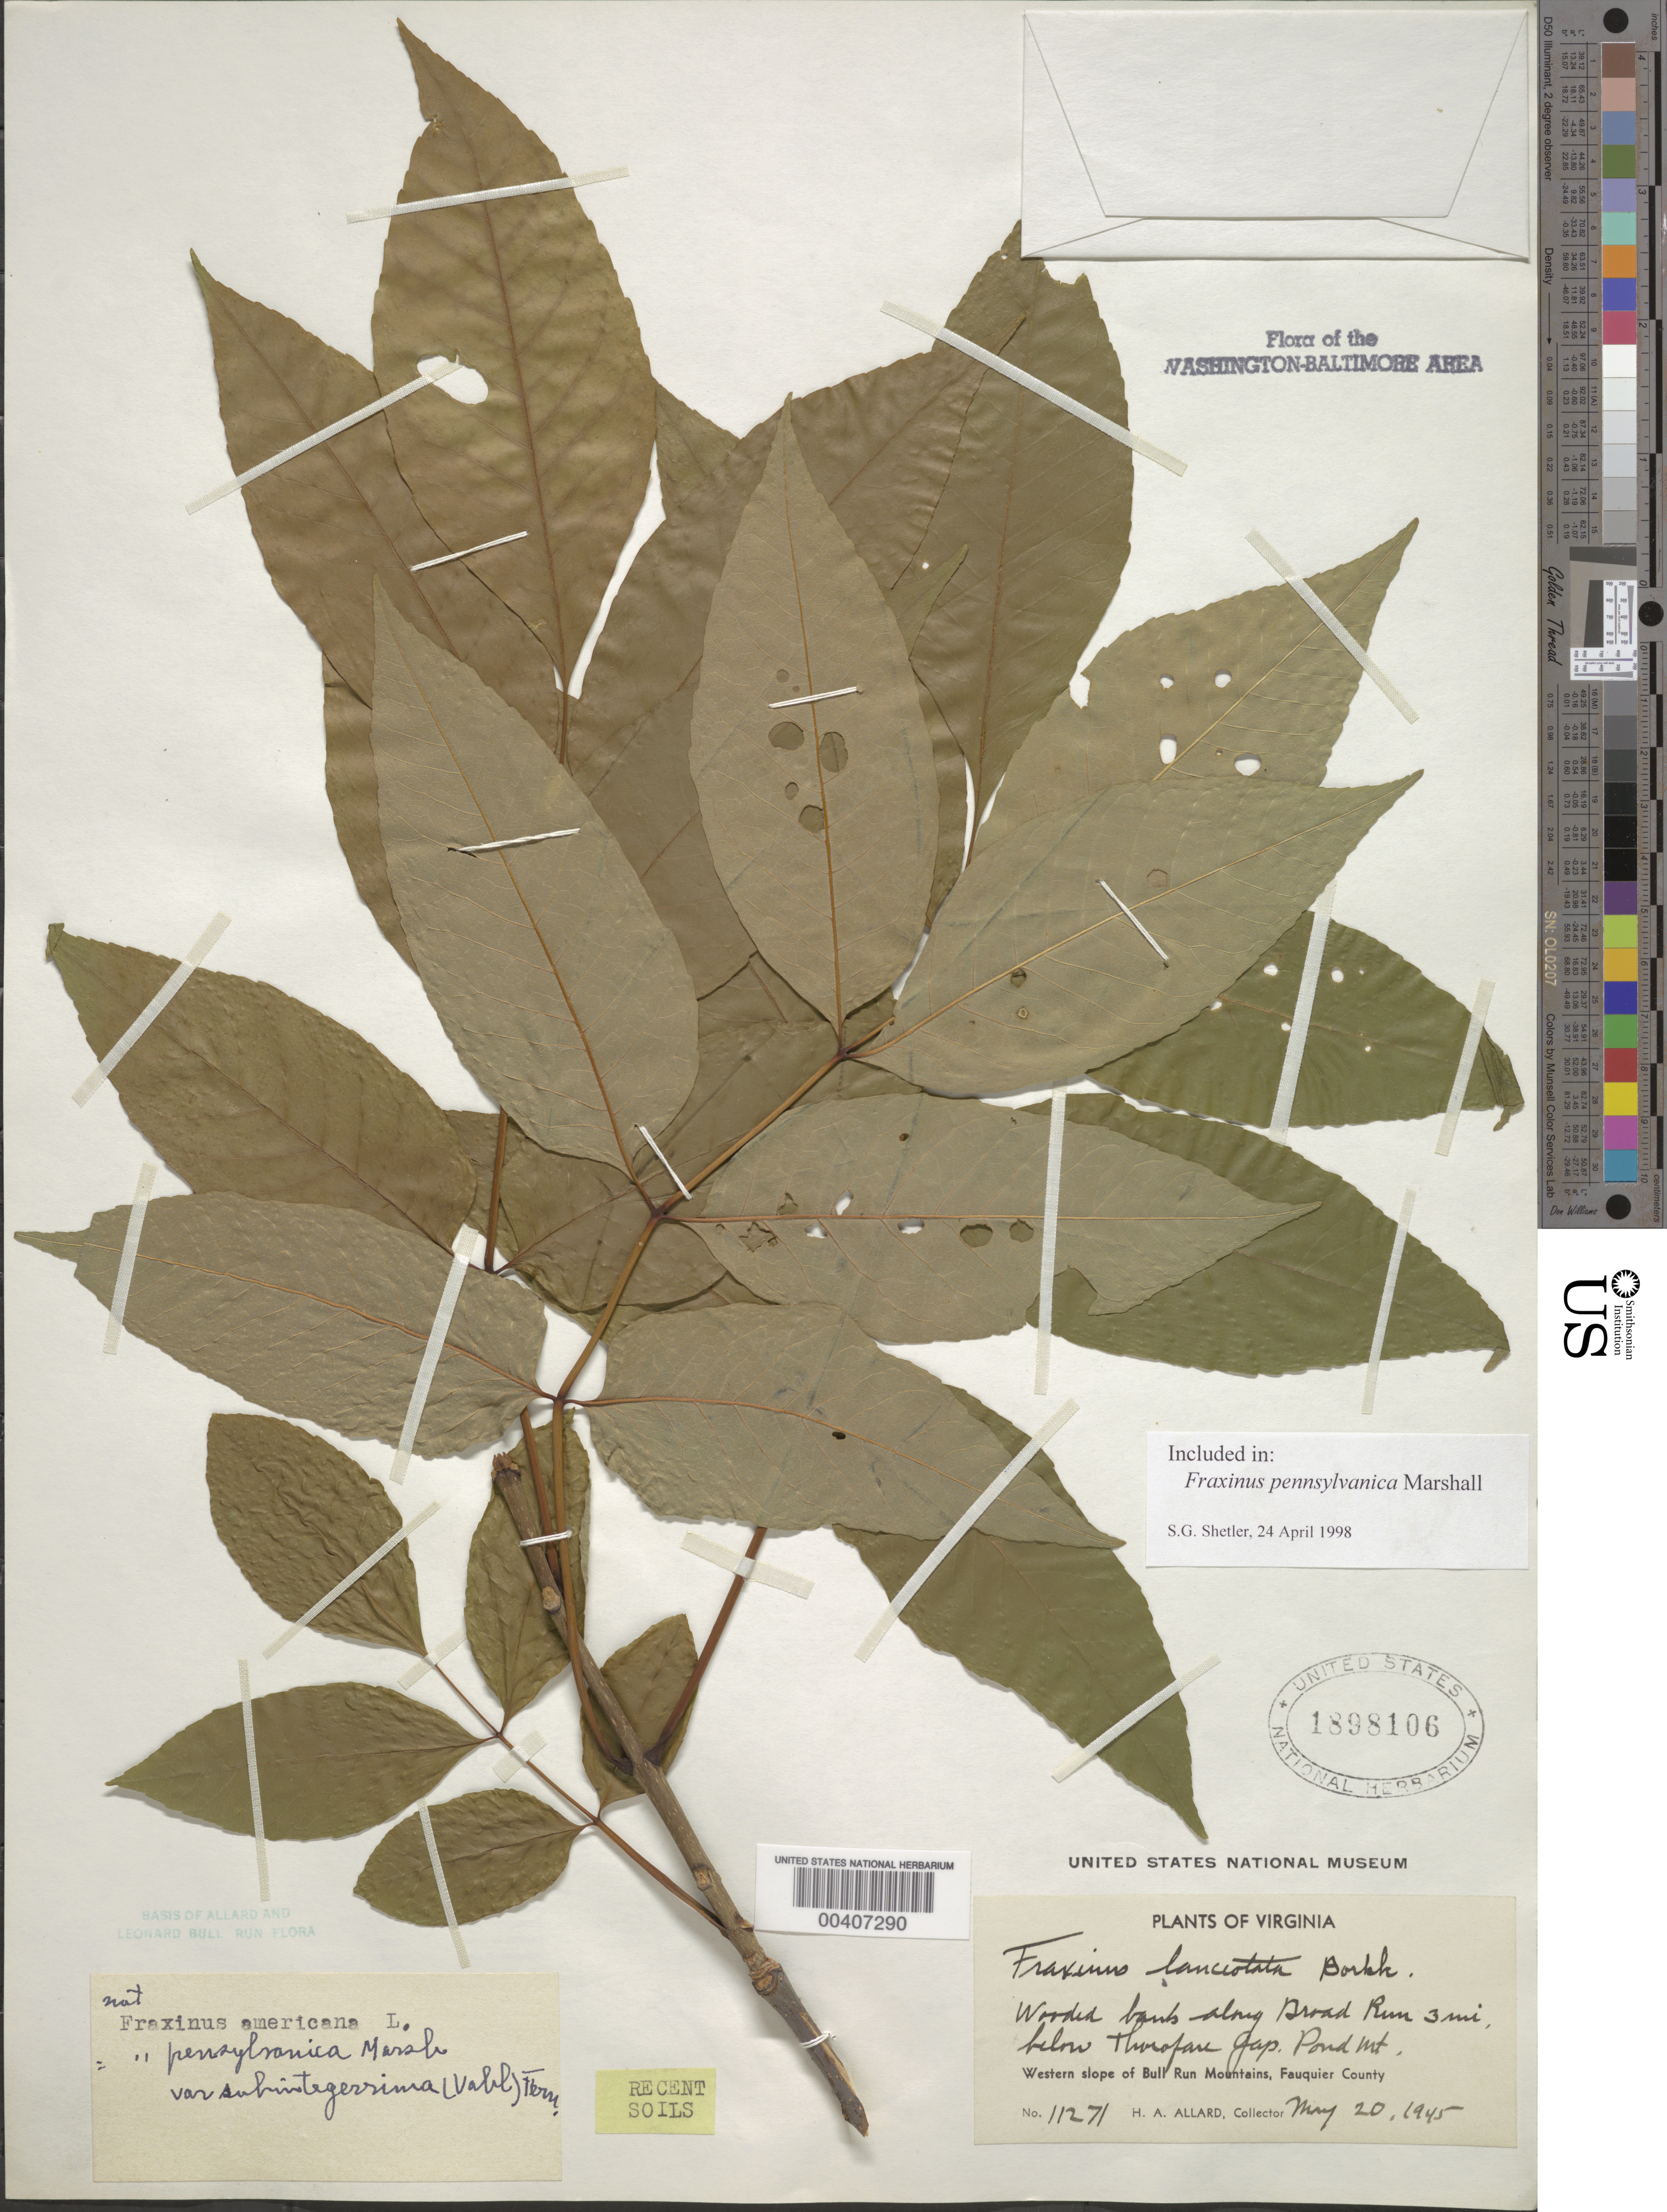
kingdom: Plantae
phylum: Tracheophyta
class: Magnoliopsida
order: Lamiales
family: Oleaceae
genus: Fraxinus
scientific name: Fraxinus pennsylvanica var. subintegerrima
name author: Marshall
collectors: H. A. Allard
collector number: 11271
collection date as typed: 20 May 1945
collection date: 1945-05-20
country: United States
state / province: Virginia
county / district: Fauquier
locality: Broad Run below Thorofare Gap, Pond Mountain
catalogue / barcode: US 1898106